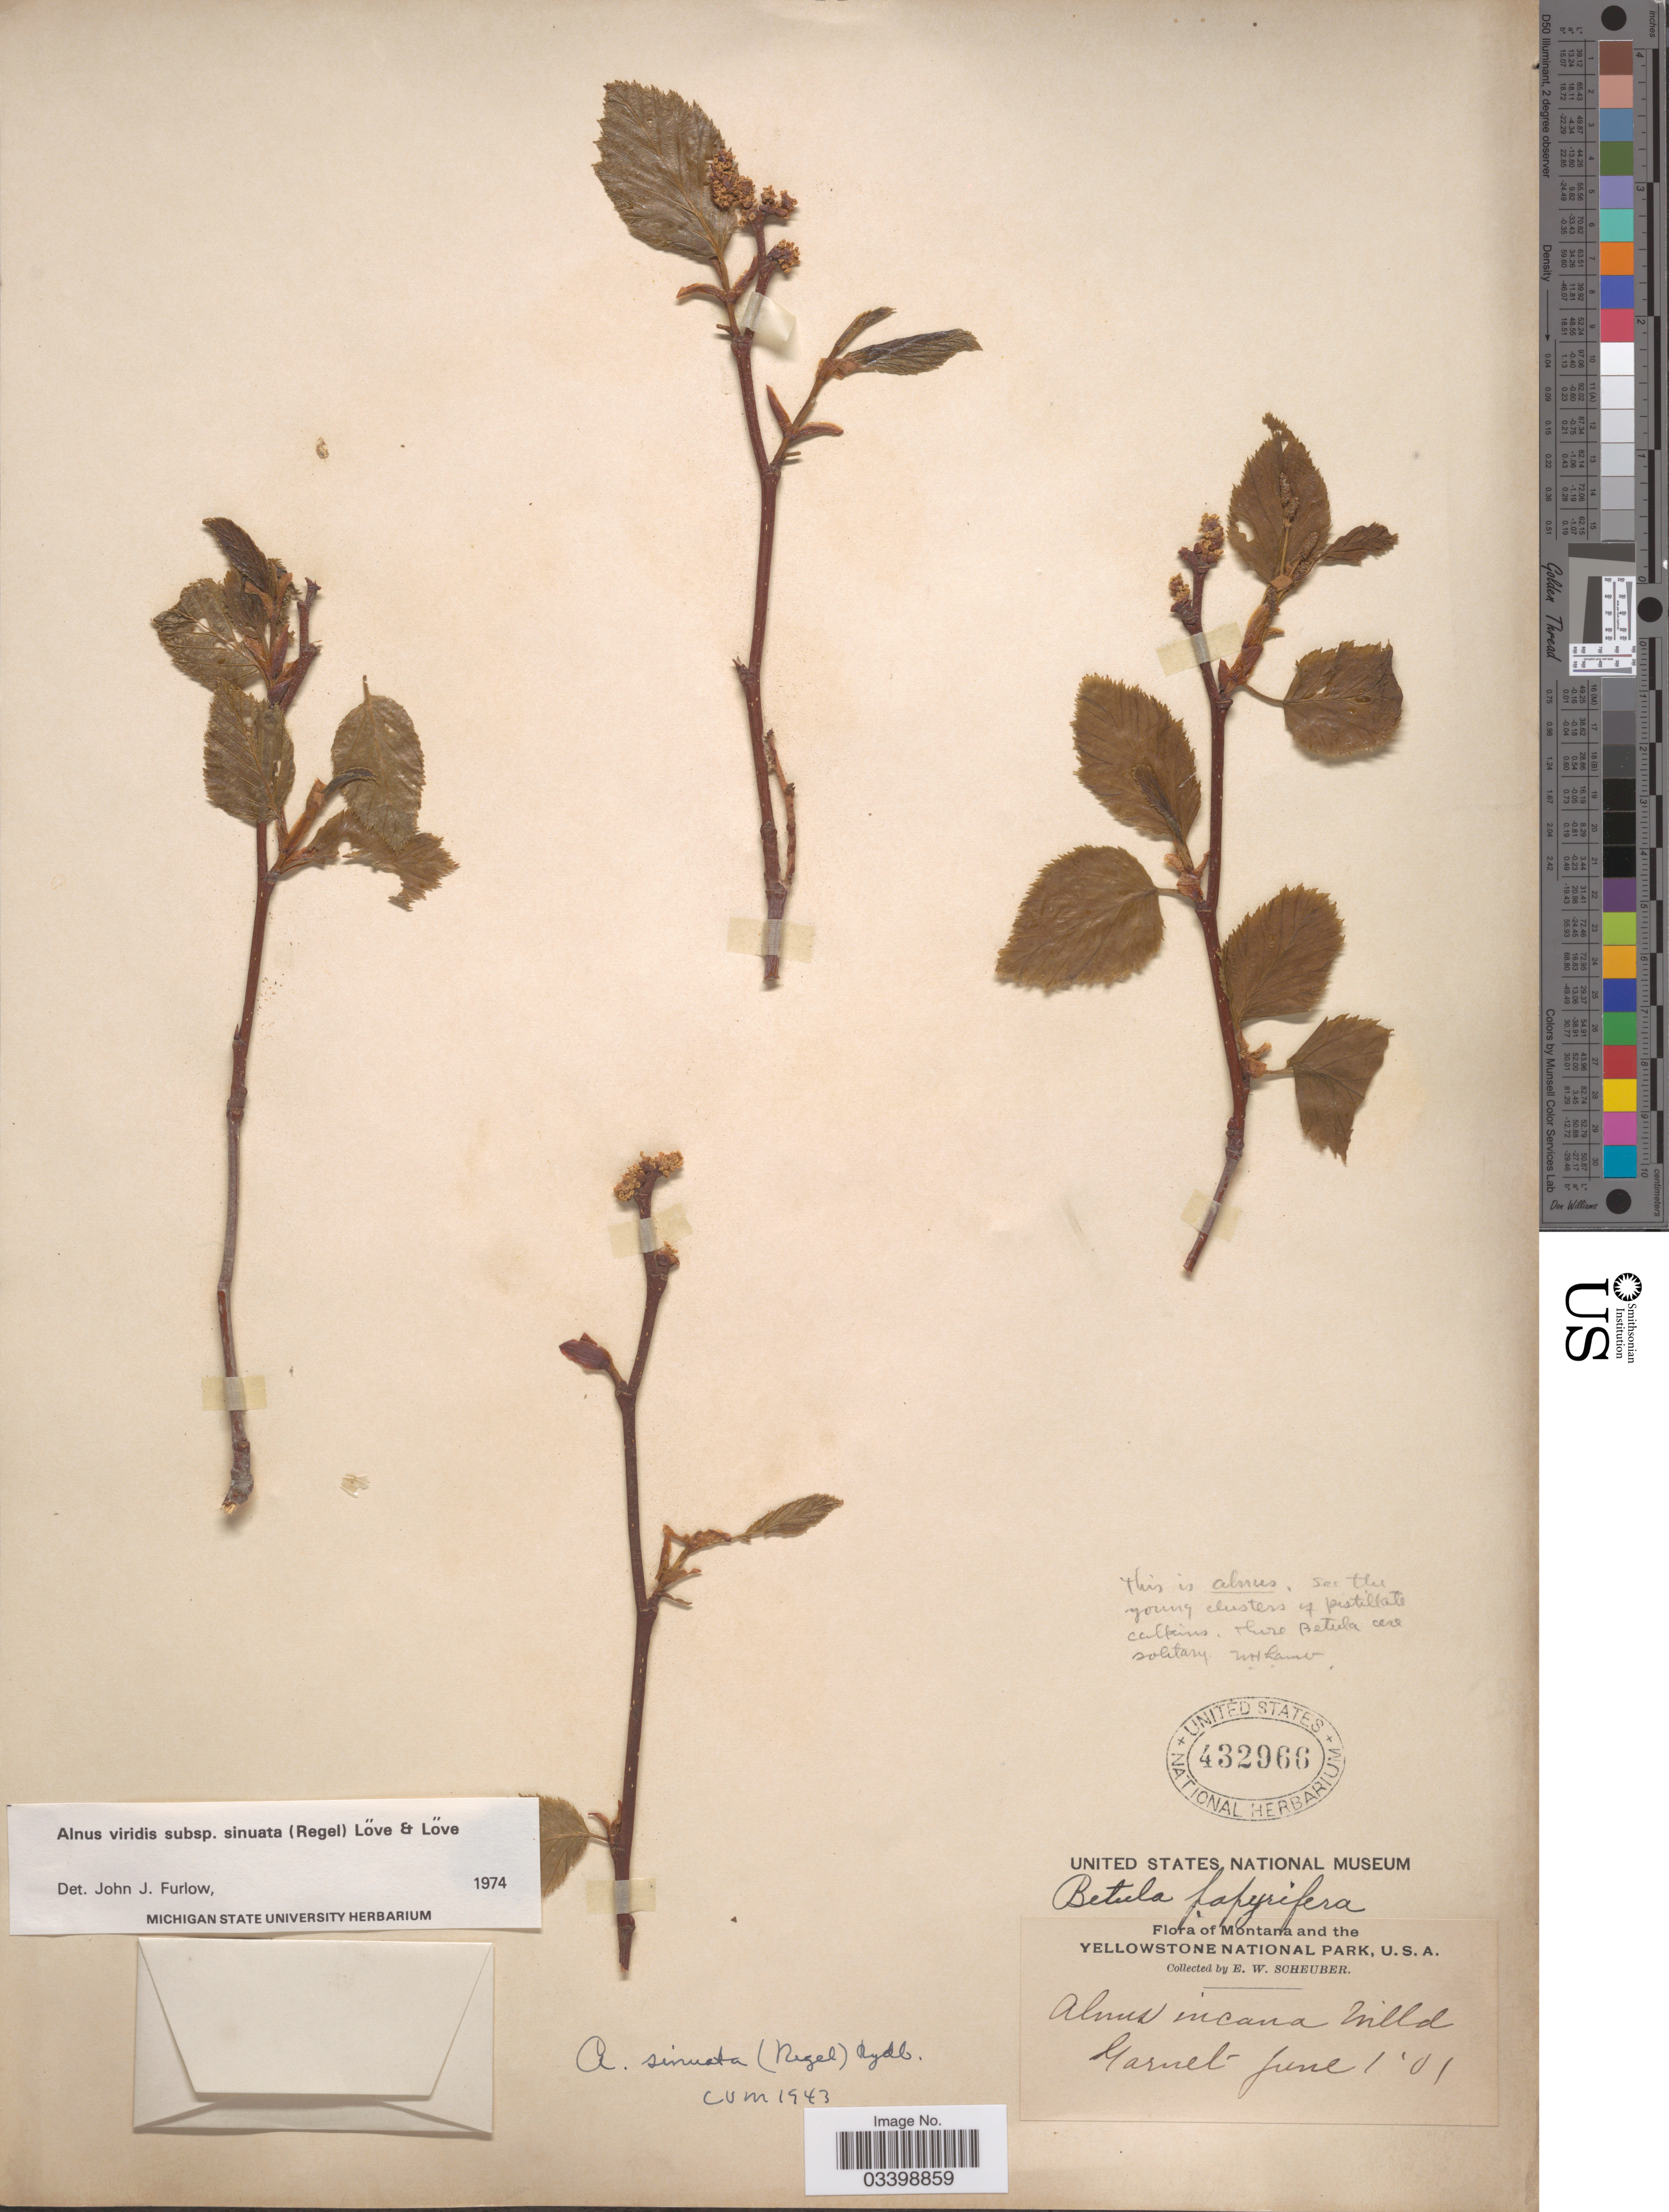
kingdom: Plantae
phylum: Tracheophyta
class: Magnoliopsida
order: Fagales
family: Betulaceae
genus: Alnus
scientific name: Alnus viridis subsp. sinuata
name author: Regel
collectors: E. Scheuber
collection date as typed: Transcribed d/m/y: 1/6/1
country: United States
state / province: Montana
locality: The Yellowstone National Park. Garnet.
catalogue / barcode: US 432966